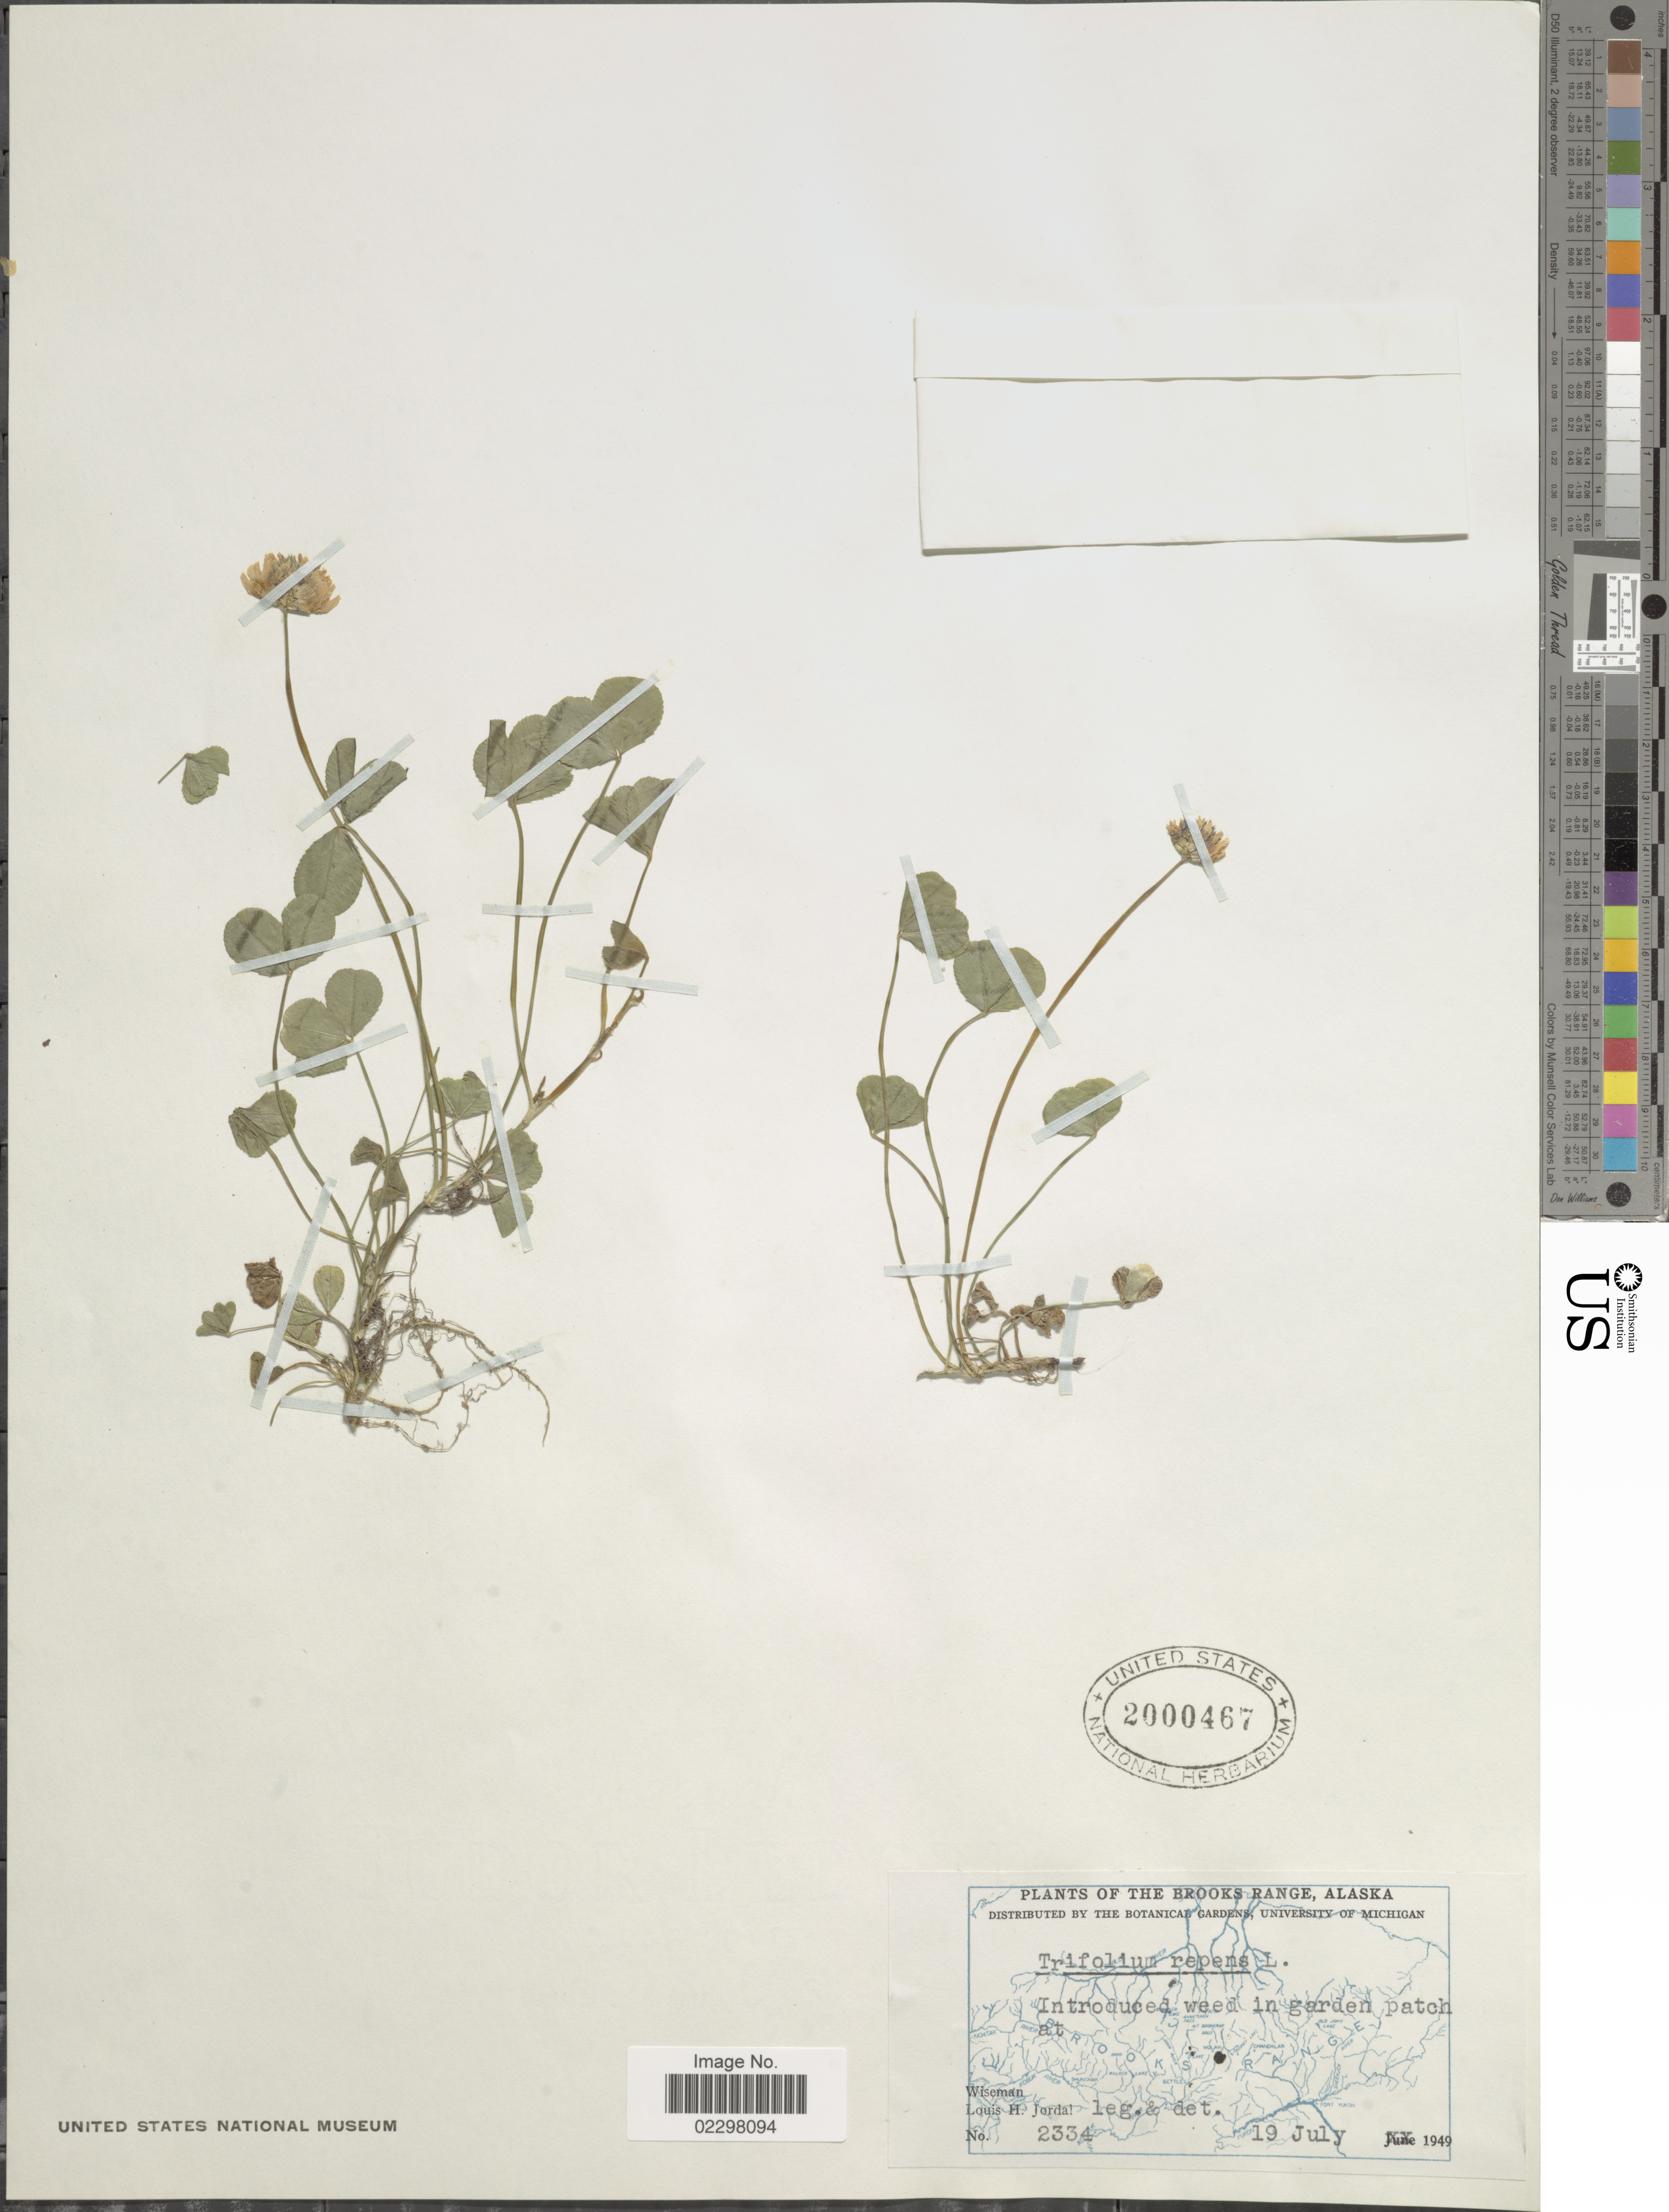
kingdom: Plantae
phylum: Tracheophyta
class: Magnoliopsida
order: Fabales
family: Fabaceae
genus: Trifolium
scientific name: Trifolium repens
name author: L.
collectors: Wiseman, -- & L. Jordal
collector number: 2334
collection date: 1949-07-19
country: United States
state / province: Alaska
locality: The Brooks Range, introduced weed in garden patch.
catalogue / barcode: US 2000467